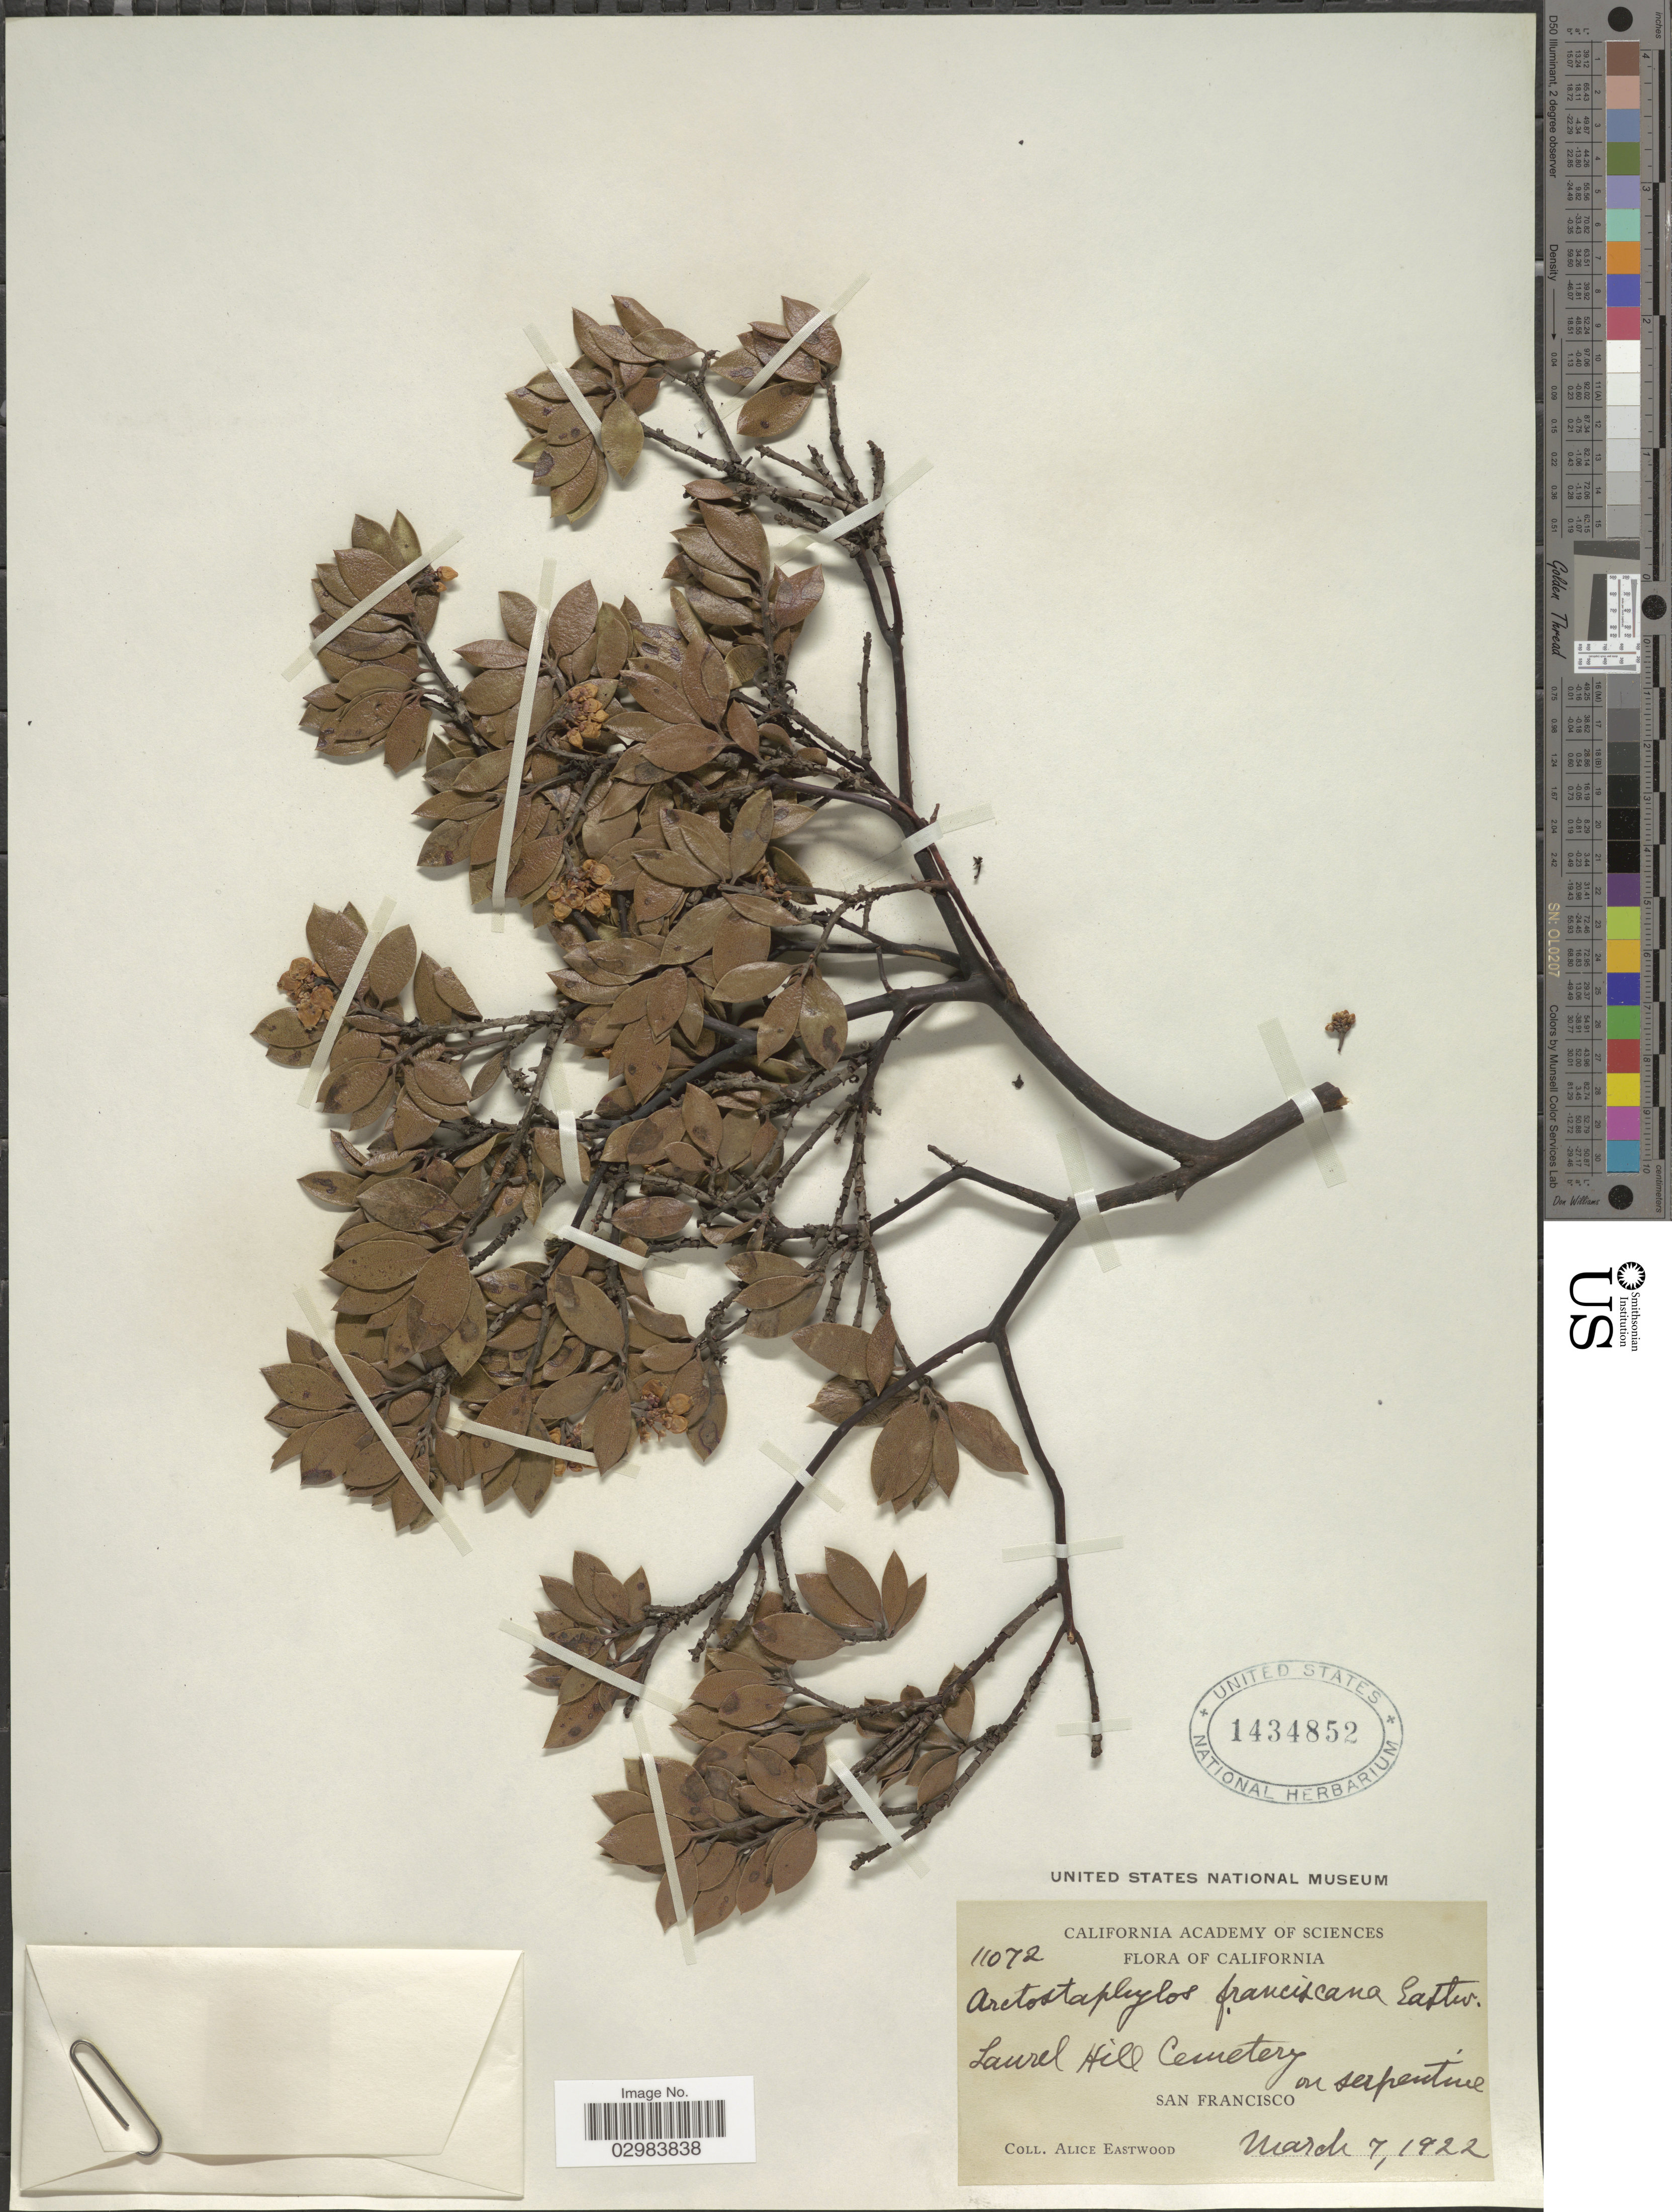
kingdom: Plantae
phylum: Tracheophyta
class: Magnoliopsida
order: Ericales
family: Ericaceae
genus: Arctostaphylos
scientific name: Arctostaphylos franciscana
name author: Eastw.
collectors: A. Eastwood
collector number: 11072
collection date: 1922-03-07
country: United States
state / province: California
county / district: San Francisco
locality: Laurel Hill Cemetery, San Francisco, on serpentine.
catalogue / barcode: US 1434852